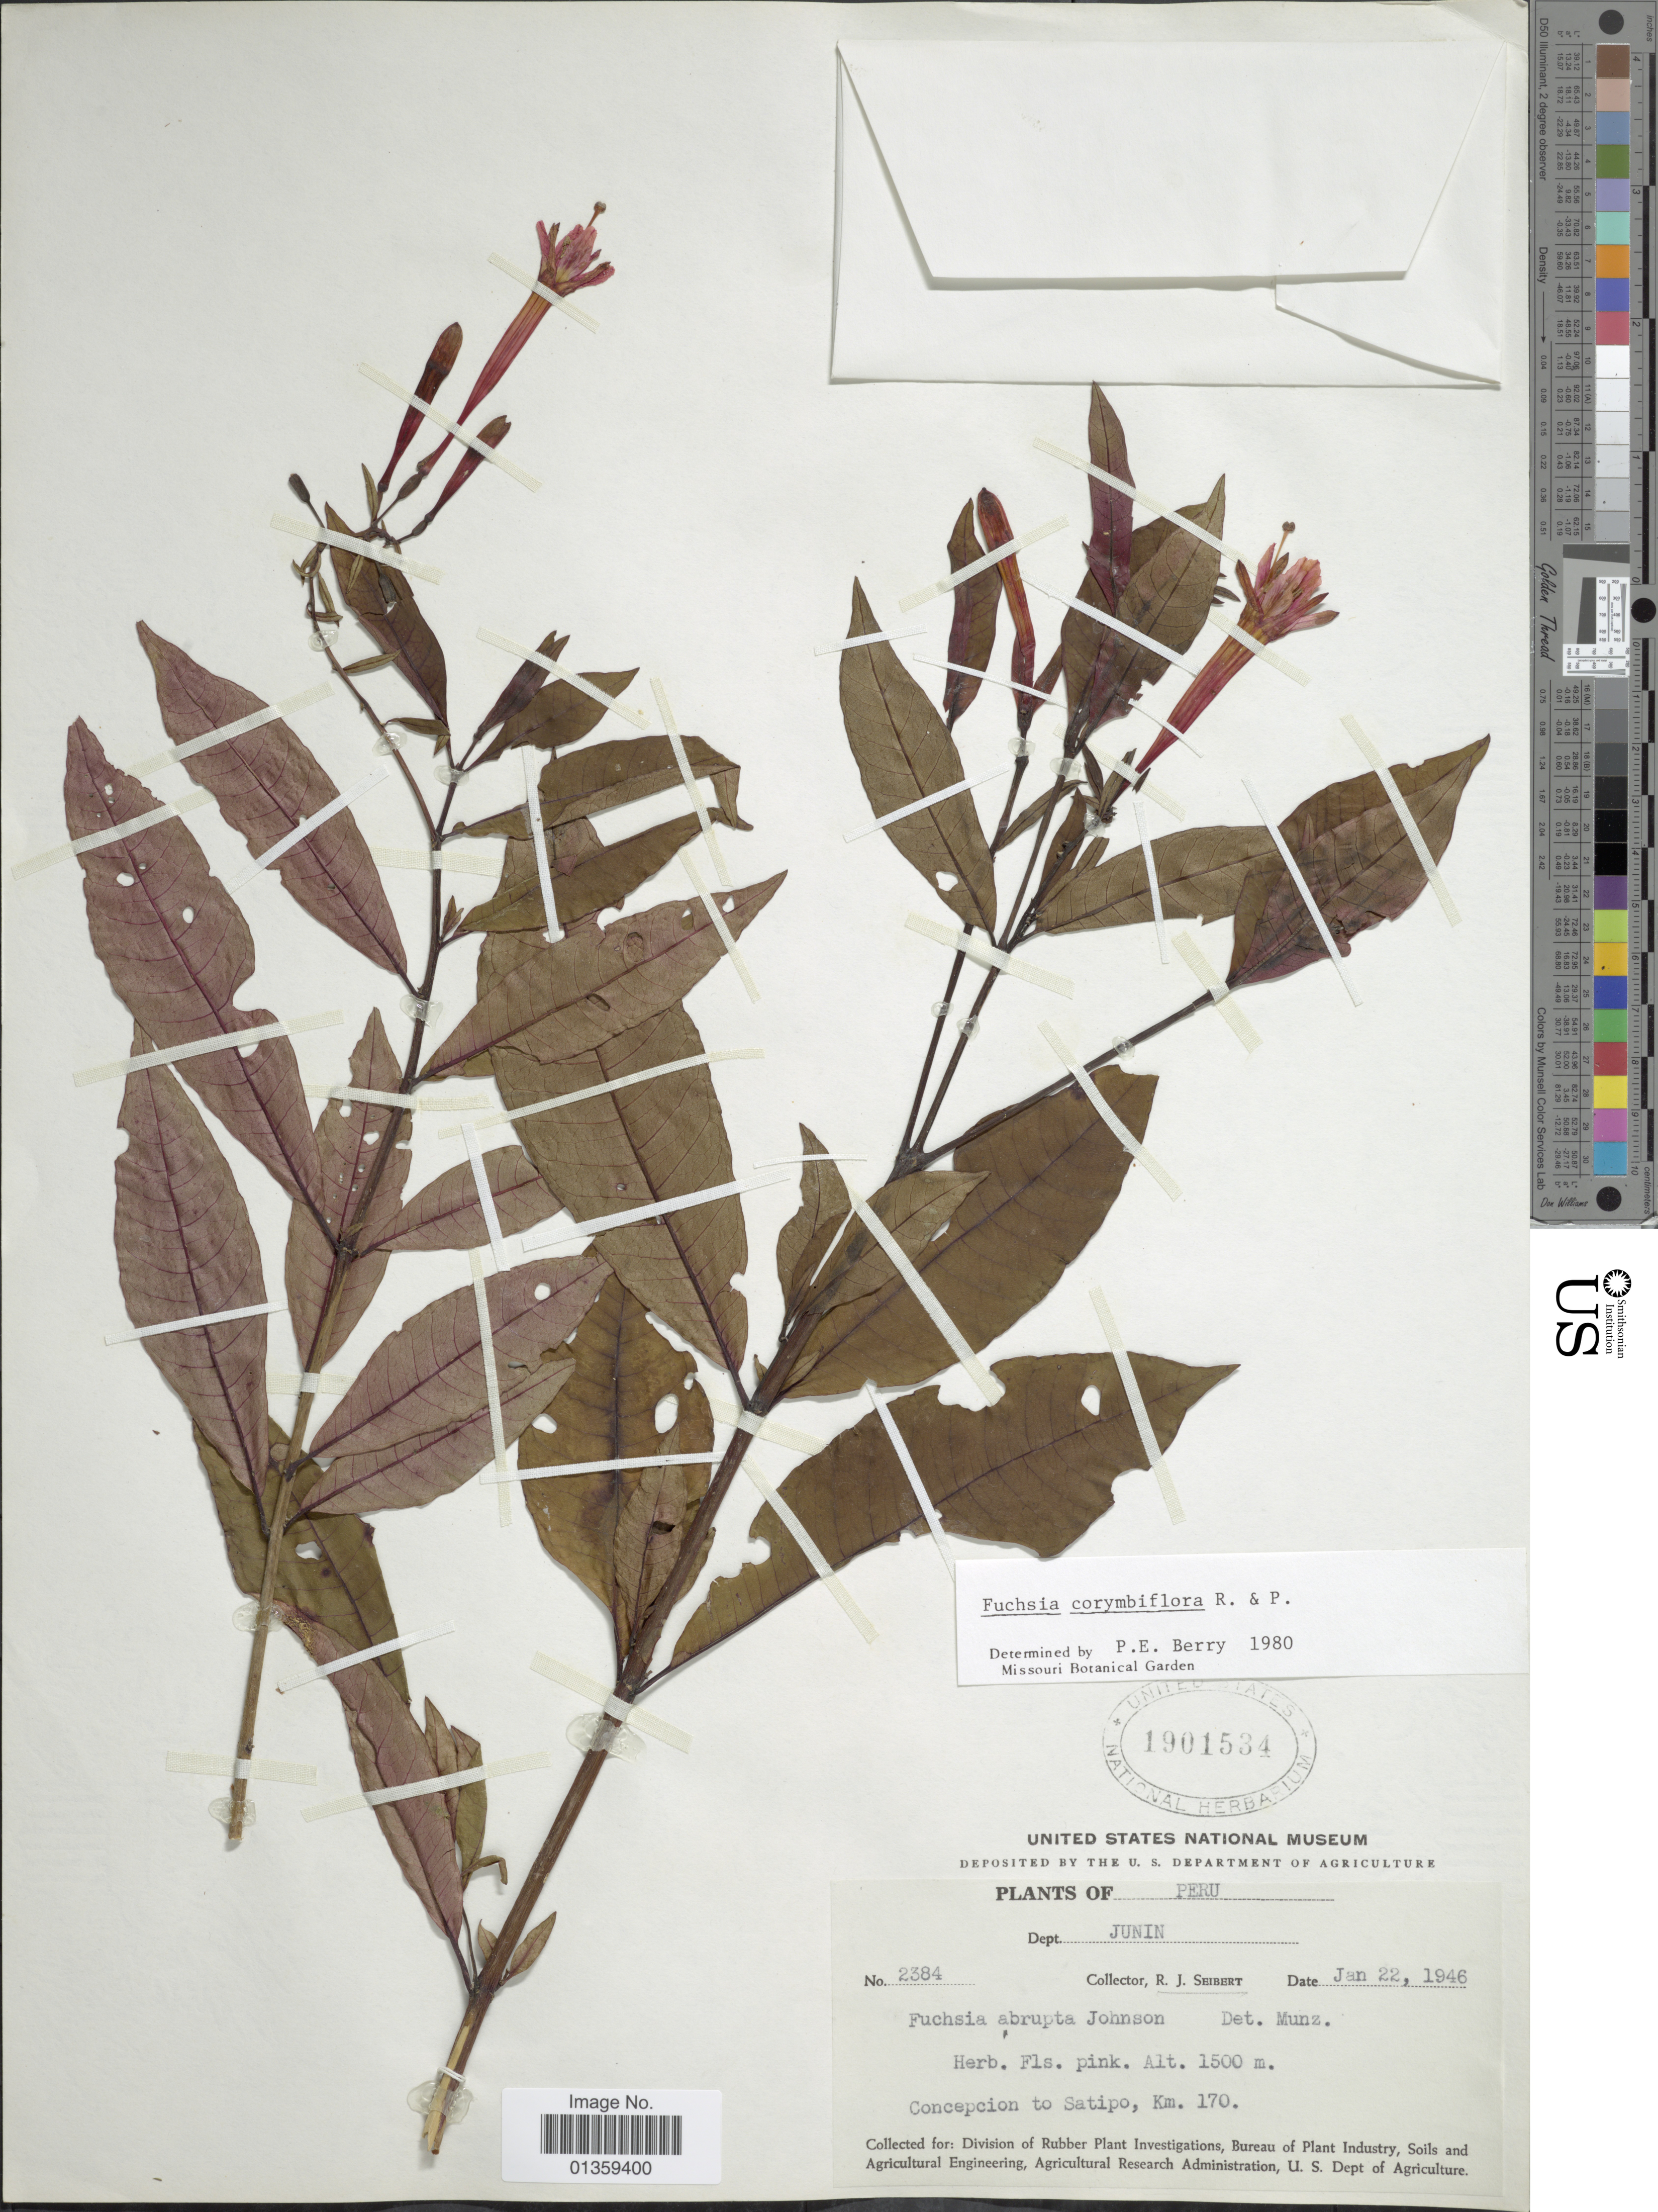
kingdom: Plantae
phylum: Tracheophyta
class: Magnoliopsida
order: Myrtales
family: Onagraceae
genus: Fuchsia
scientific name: Fuchsia corymbiflora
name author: Ruiz & Pav.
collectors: R. J. Seibert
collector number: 2384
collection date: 1946-01-22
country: Peru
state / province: Junín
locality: Concepcion to Satipo, Km. 170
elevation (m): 1500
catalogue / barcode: US 1901534